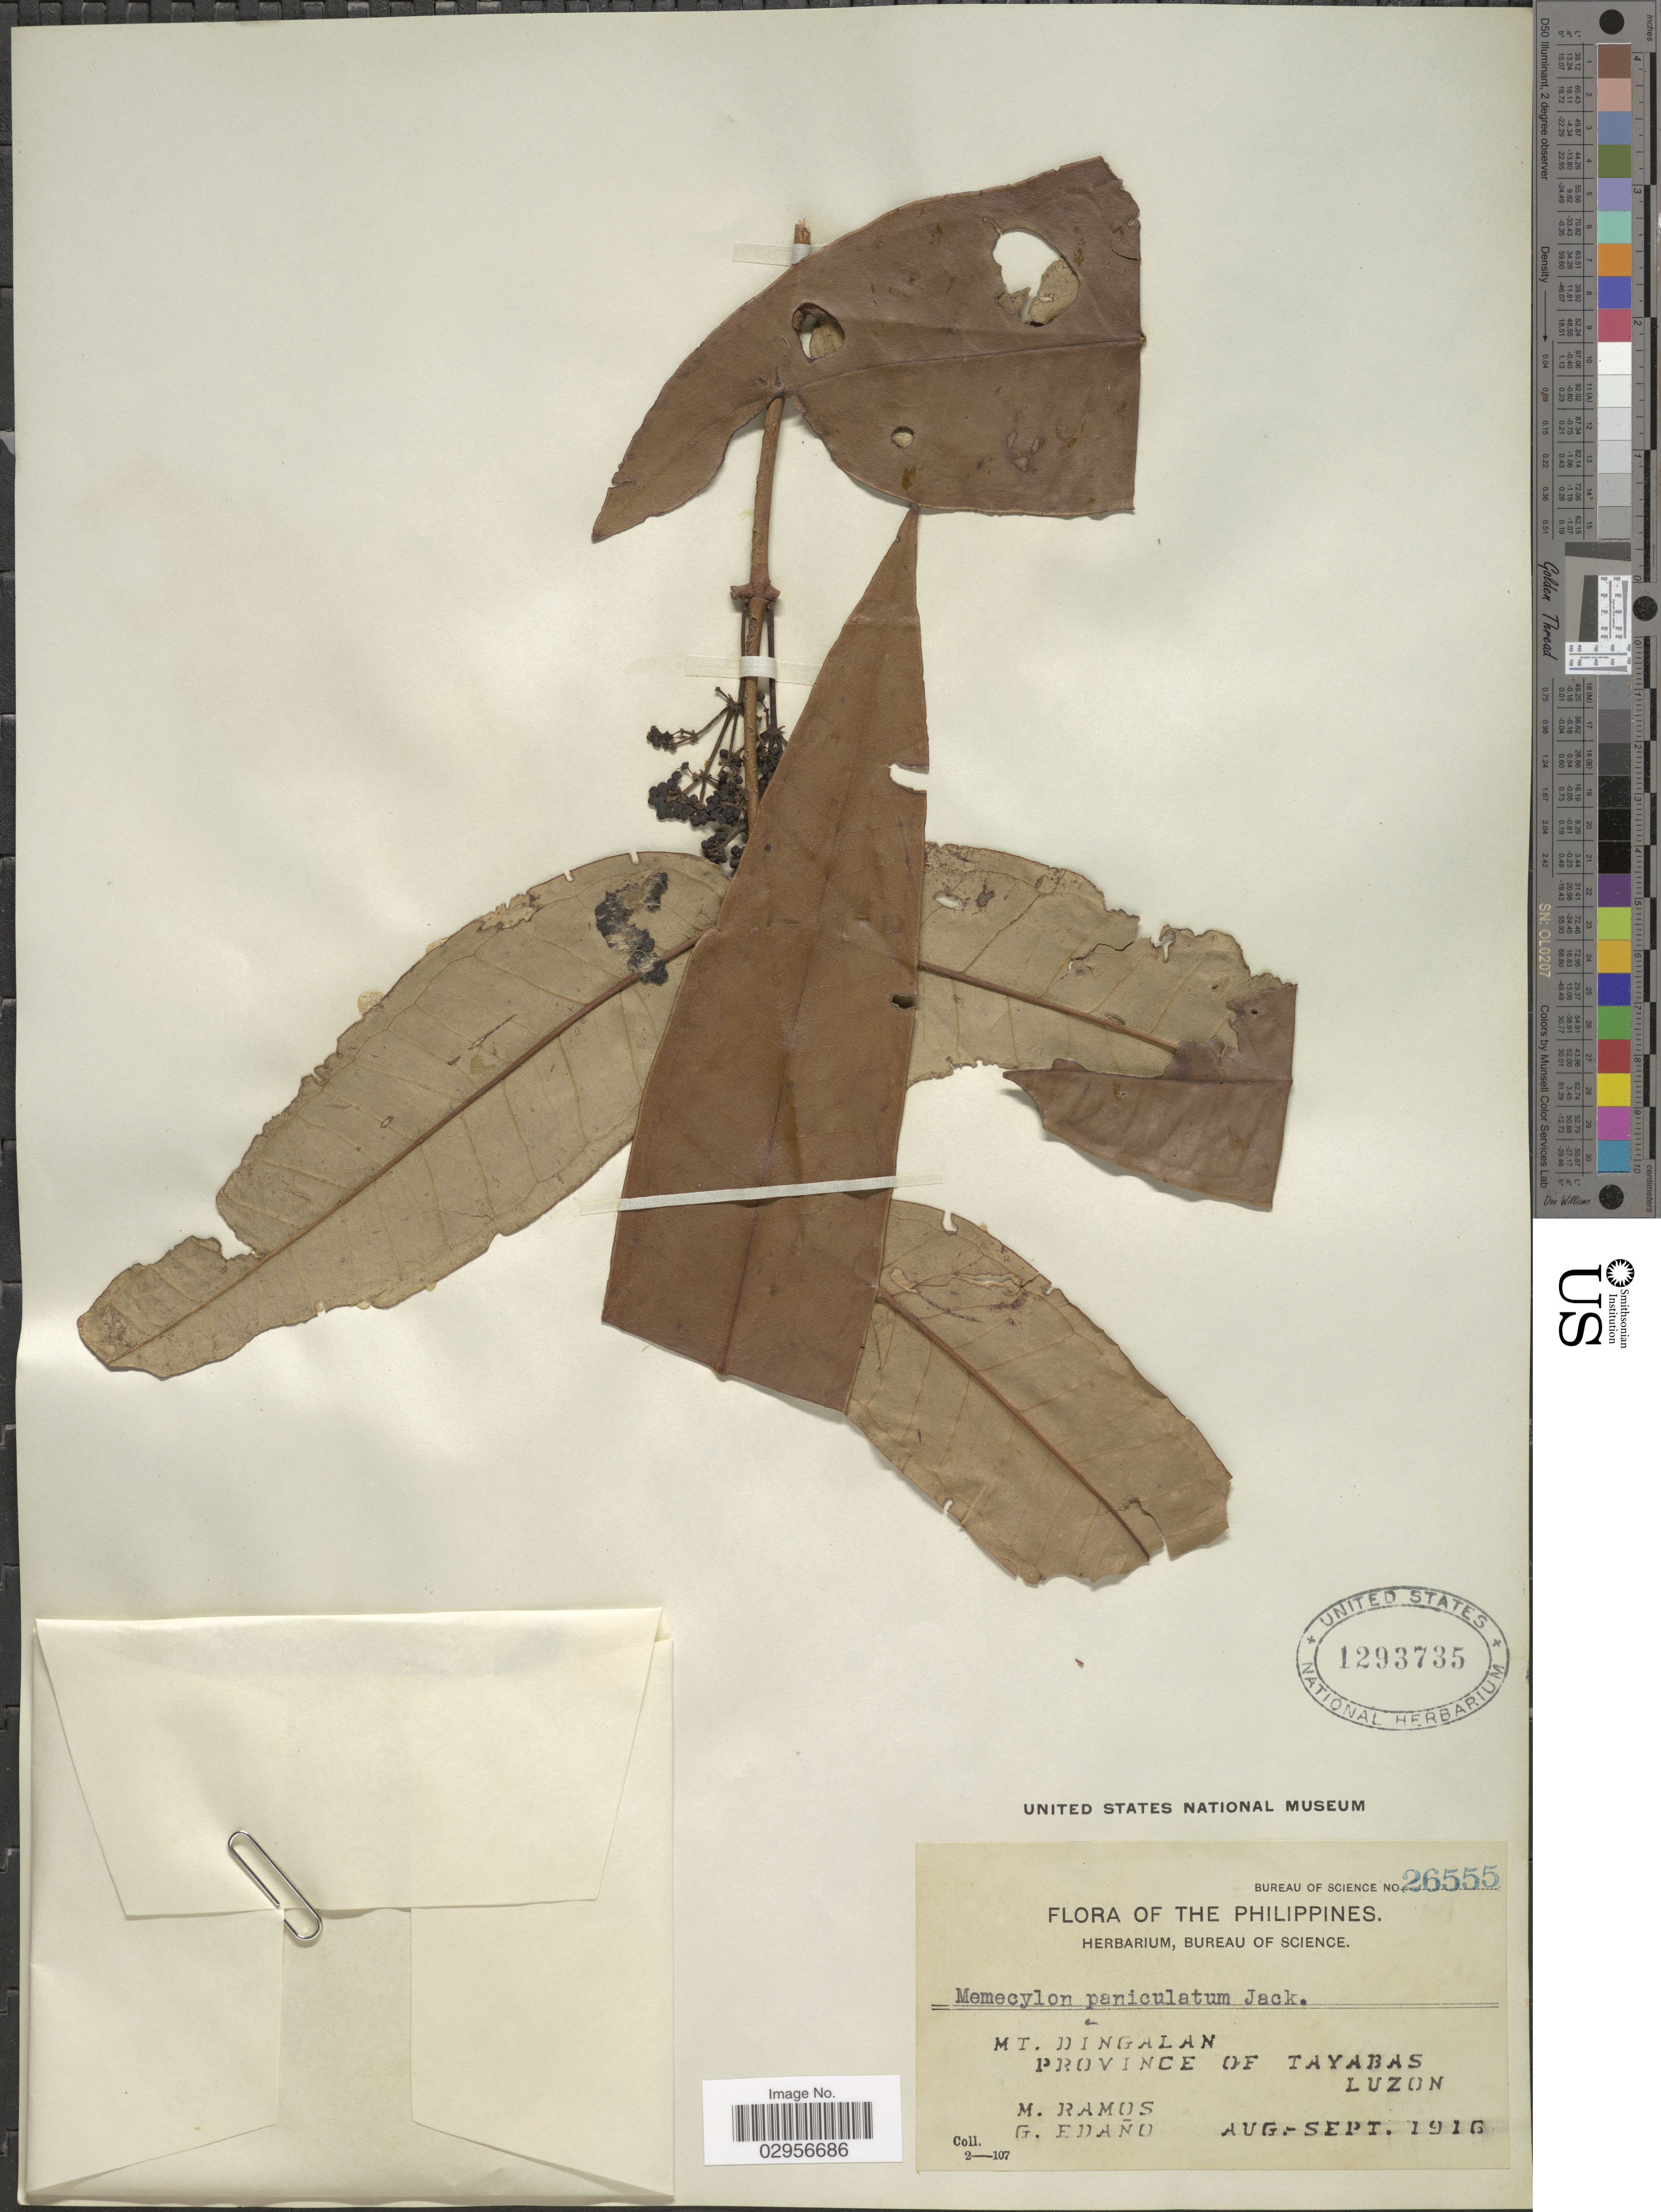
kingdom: Plantae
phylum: Tracheophyta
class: Magnoliopsida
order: Myrtales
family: Melastomataceae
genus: Memecylon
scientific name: Memecylon paniculatum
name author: Jack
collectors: M. Ramos & G. Edaño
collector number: Bureau of Science 26555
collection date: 1916-08/1916-09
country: Philippines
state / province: Calabarzon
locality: Mt. Dingalan, Province of Tayabas, Luzon.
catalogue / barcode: US 1293735